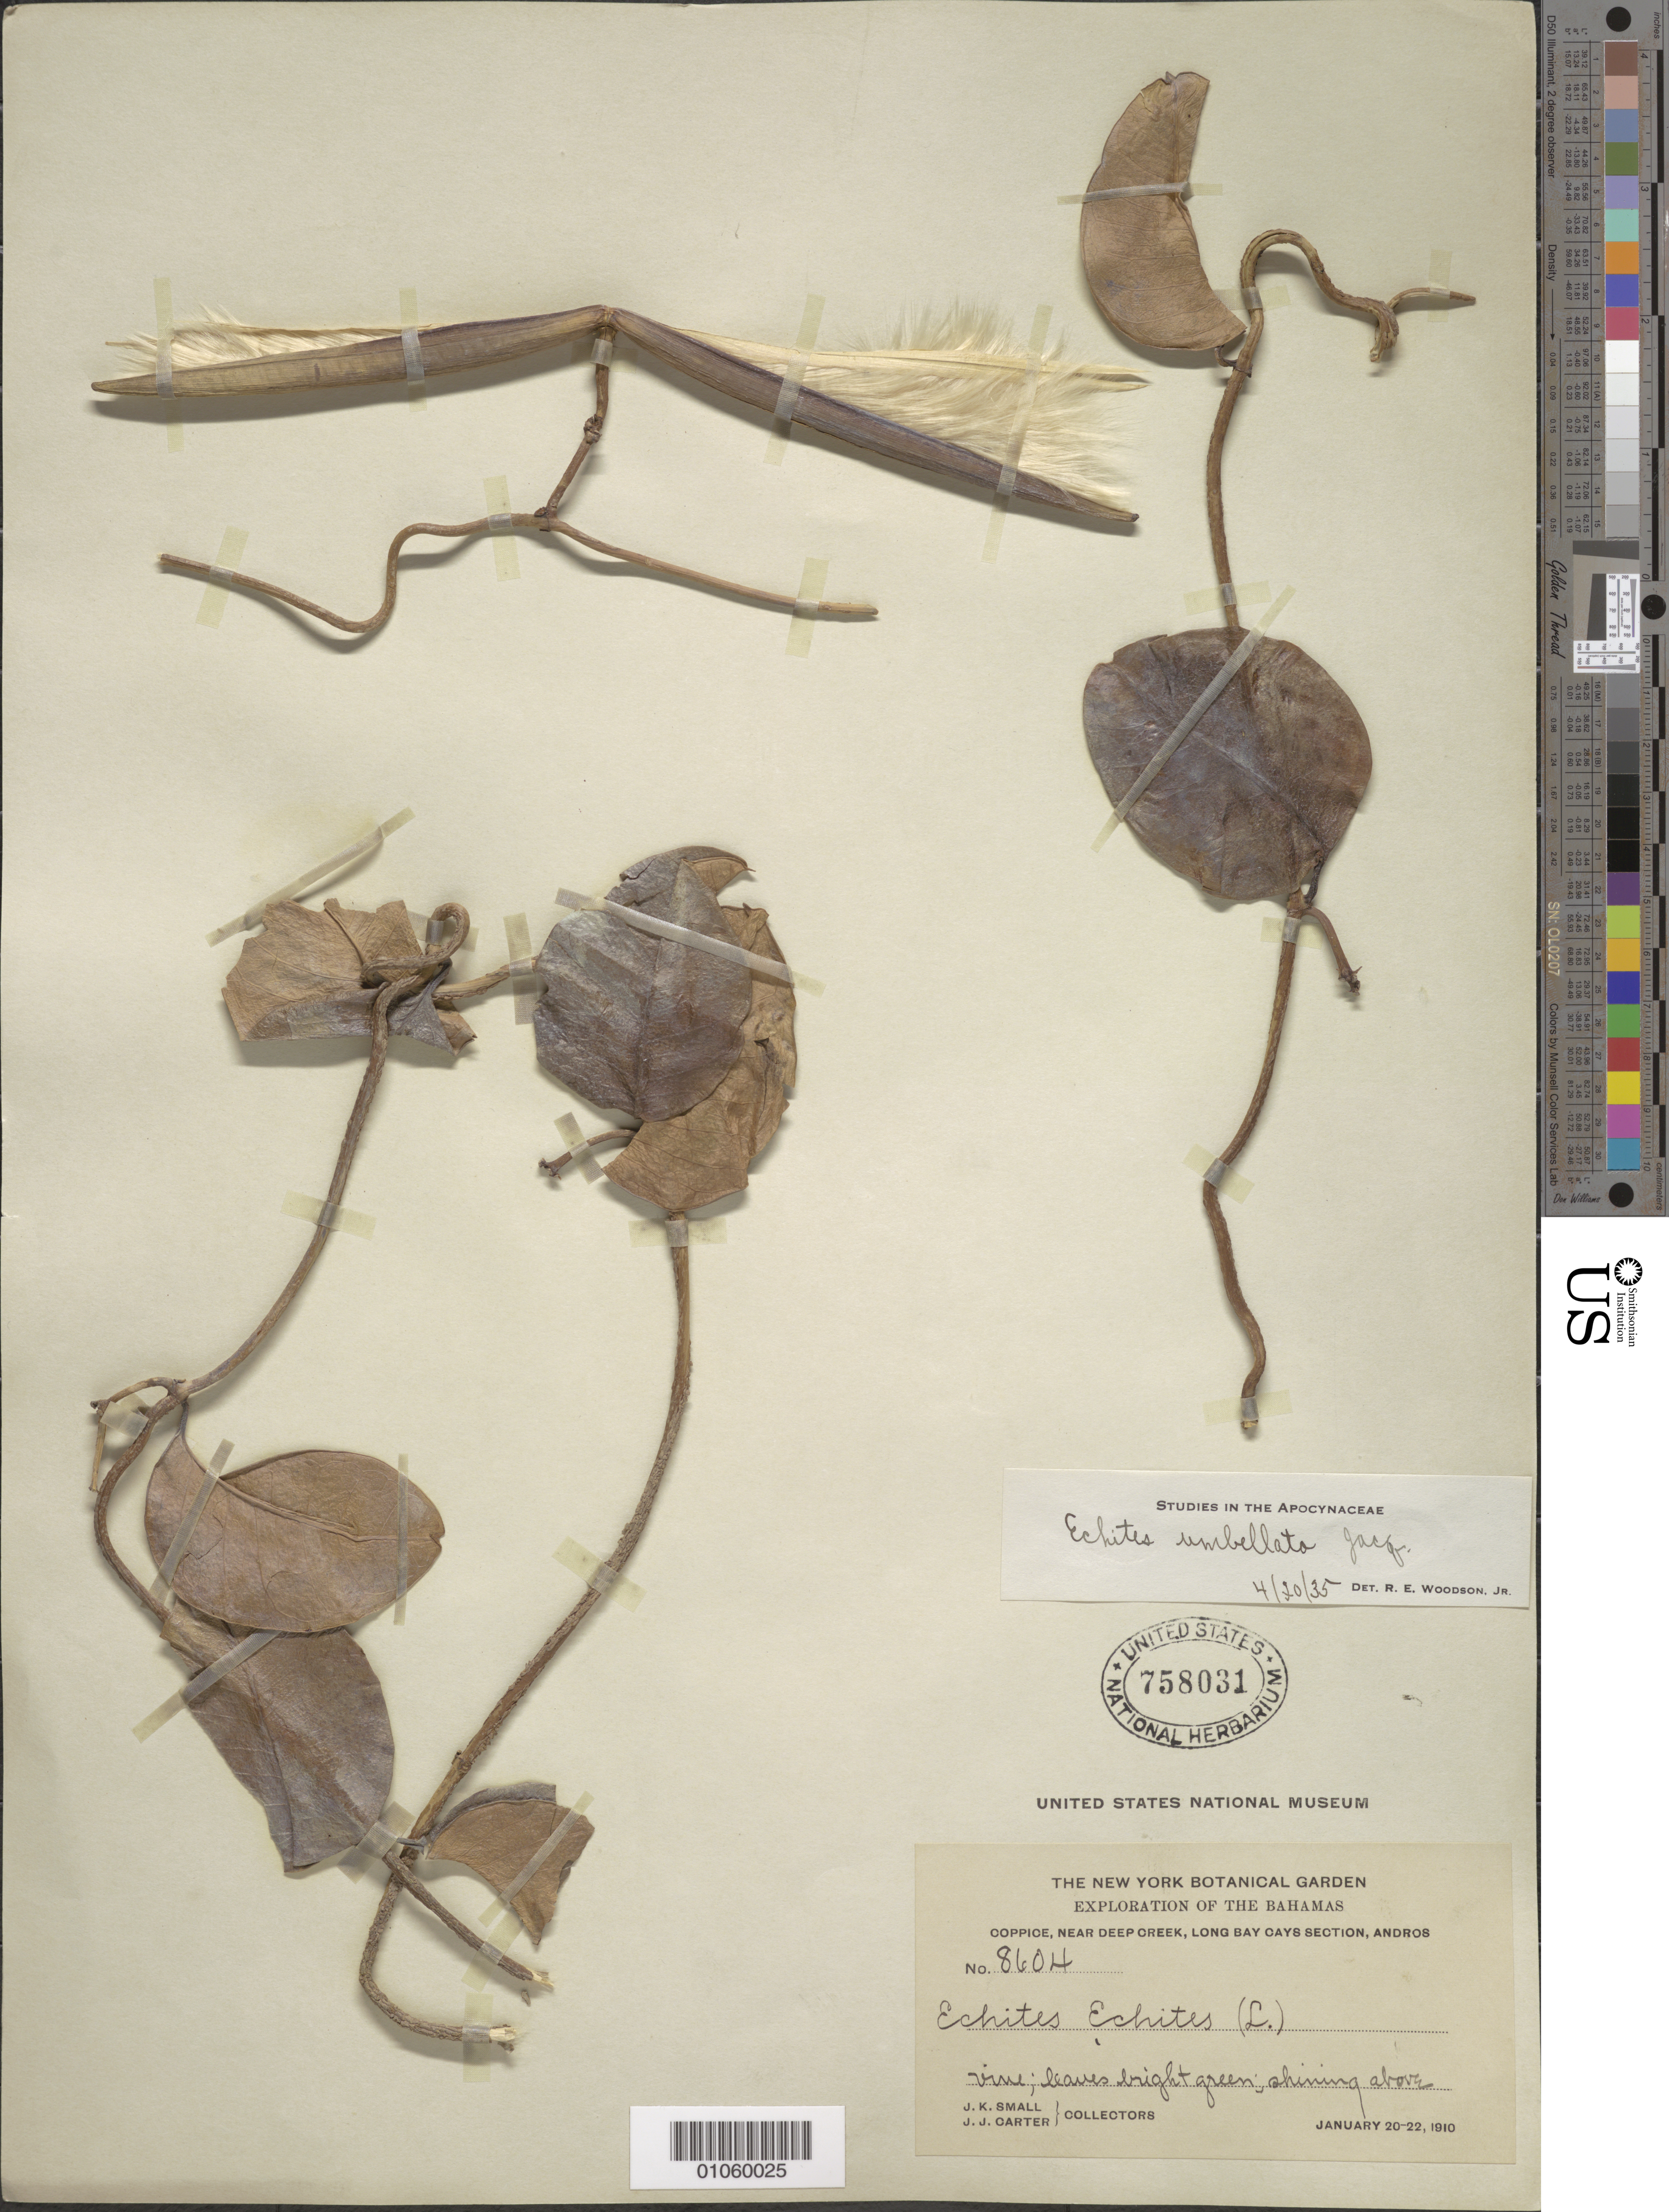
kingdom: Plantae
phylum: Tracheophyta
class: Magnoliopsida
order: Gentianales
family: Apocynaceae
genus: Echites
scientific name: Echites umbellatus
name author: Jacq.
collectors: J. K. Small & J. J. Carter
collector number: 8604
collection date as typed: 20 Jan 1910 to 22 Jan 1910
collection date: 1910-01-20/1910-01-22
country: Bahamas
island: Andros I.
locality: Near Deep Creek, Long Bay Cays section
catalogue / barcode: US 758031